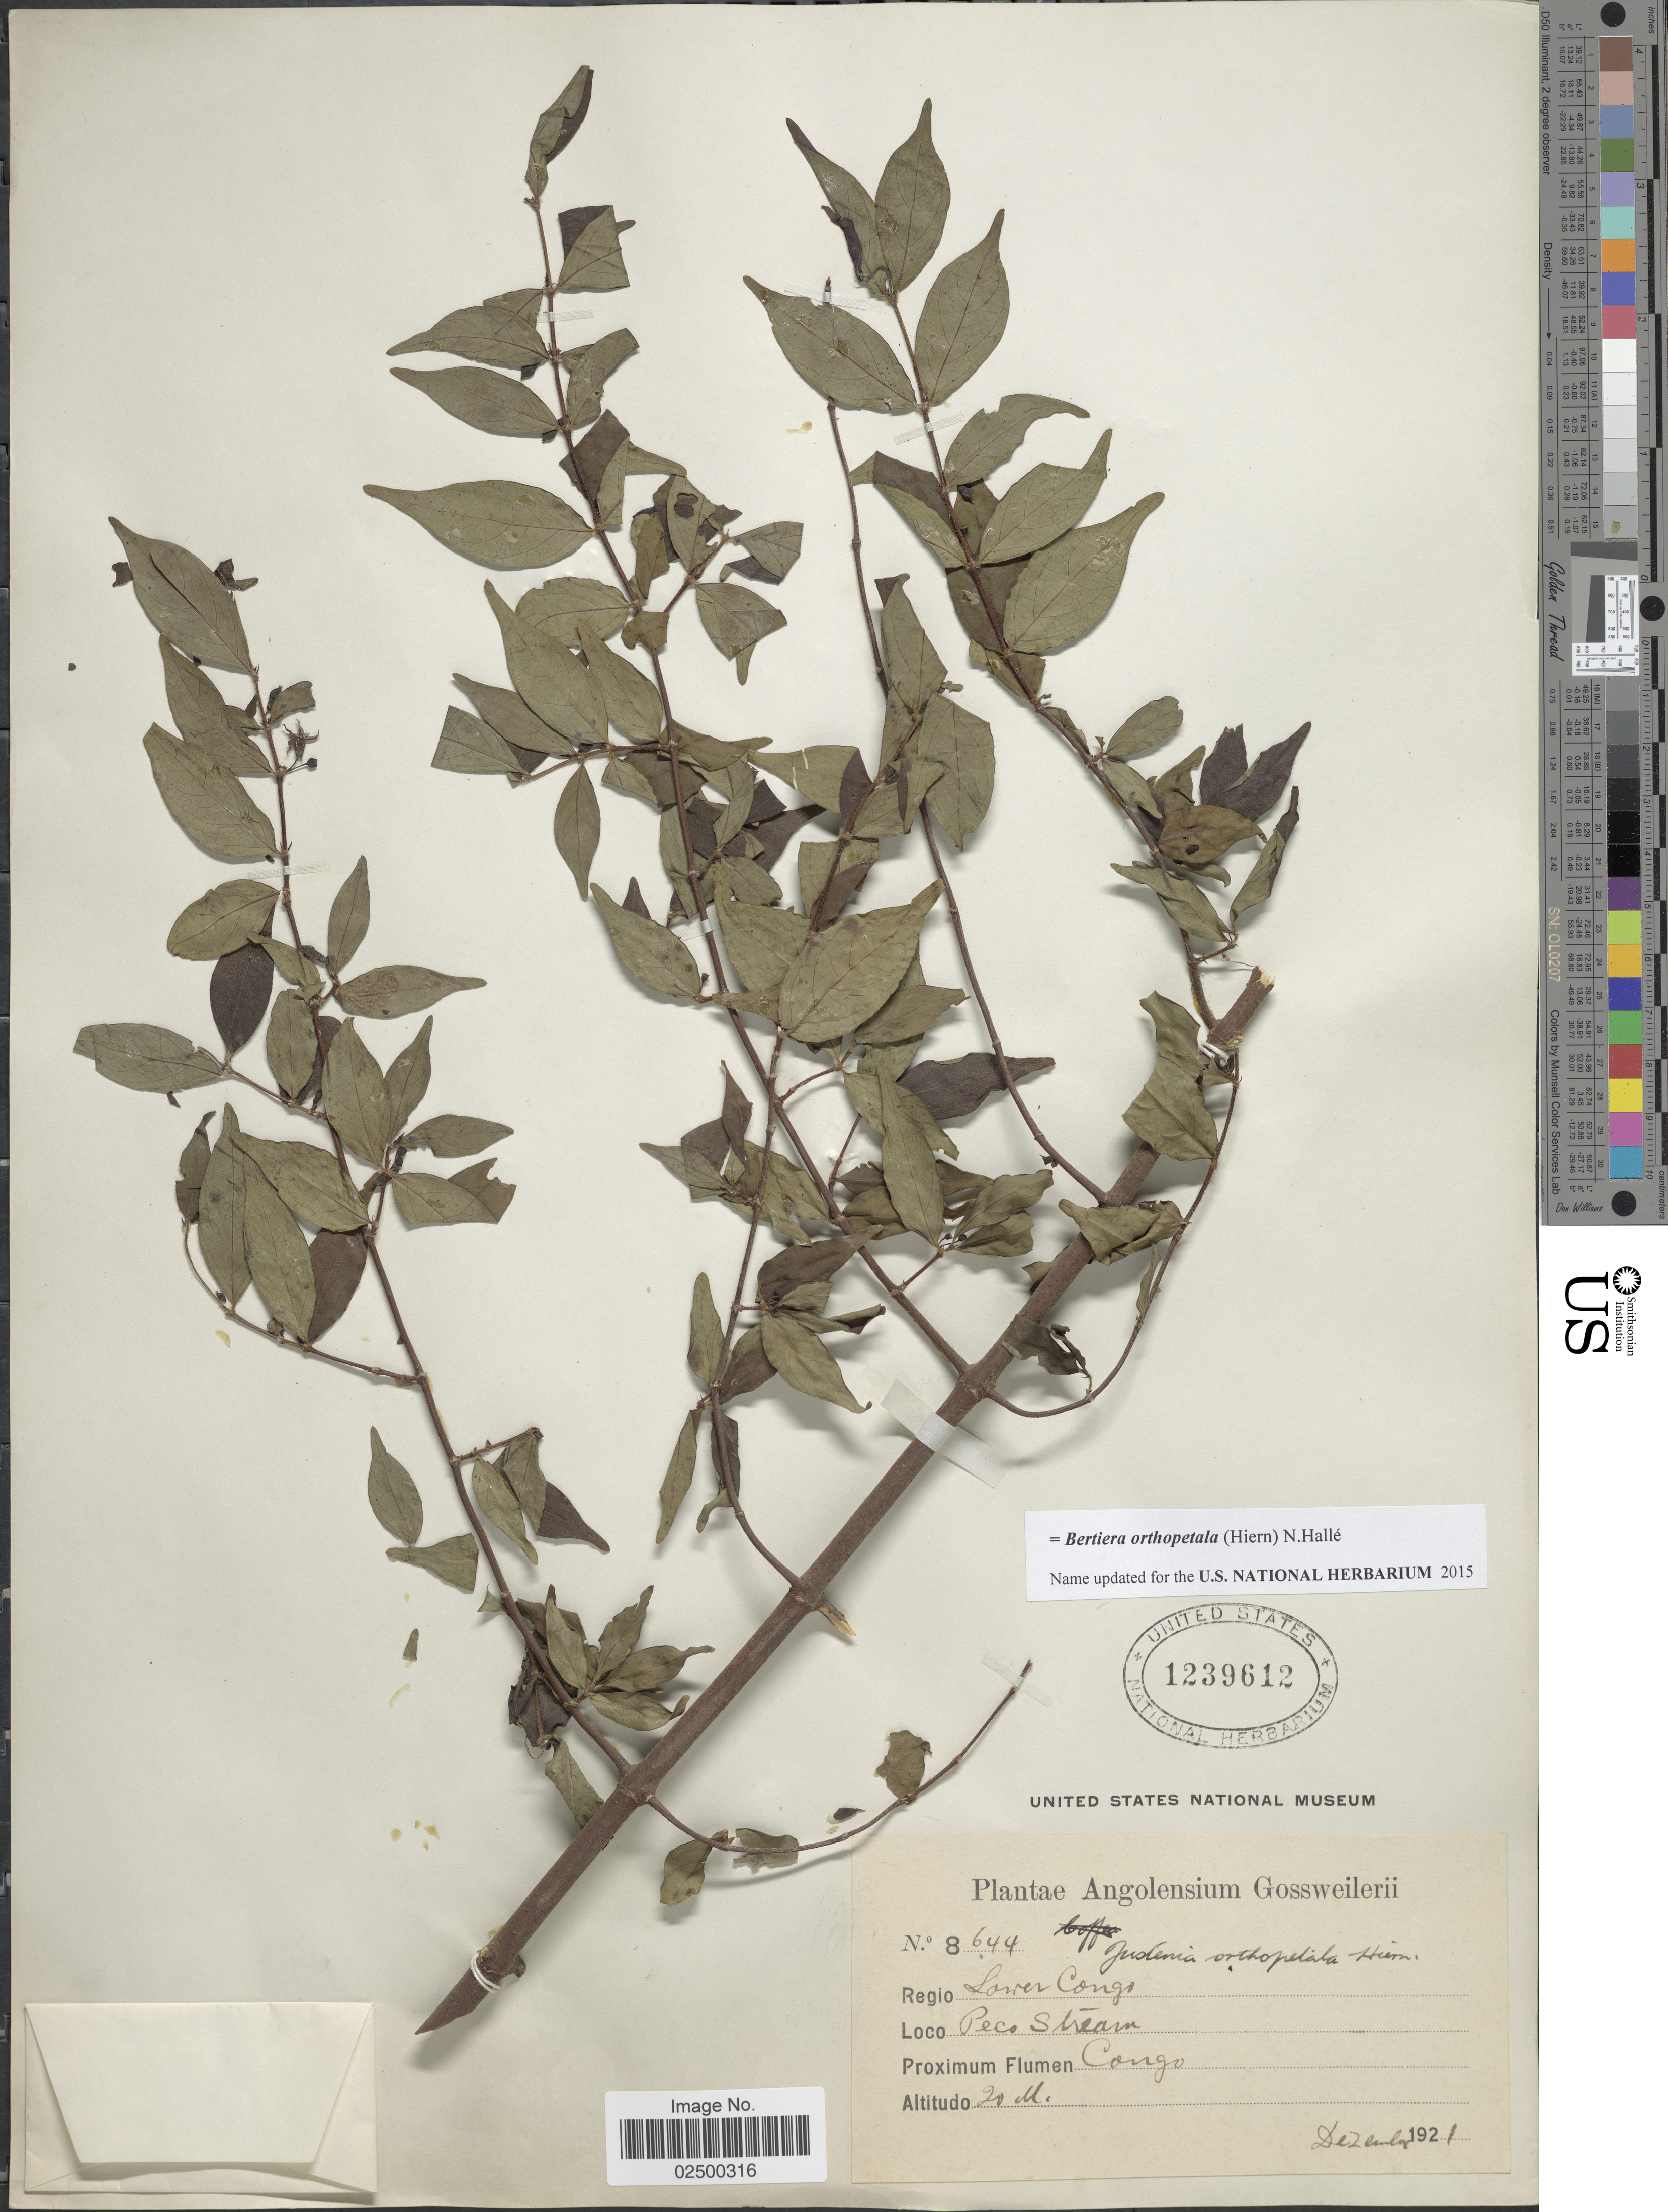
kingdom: Plantae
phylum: Tracheophyta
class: Magnoliopsida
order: Gentianales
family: Rubiaceae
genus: Bertiera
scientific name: Bertiera orthopetala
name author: (Hiern) N. Hallé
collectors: -. Gossweiler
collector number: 8644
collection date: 1921-12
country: Angola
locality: Regio Lower Congo, Peco Stream, Proximum Flumen Congo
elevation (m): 20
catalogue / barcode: US 1239612